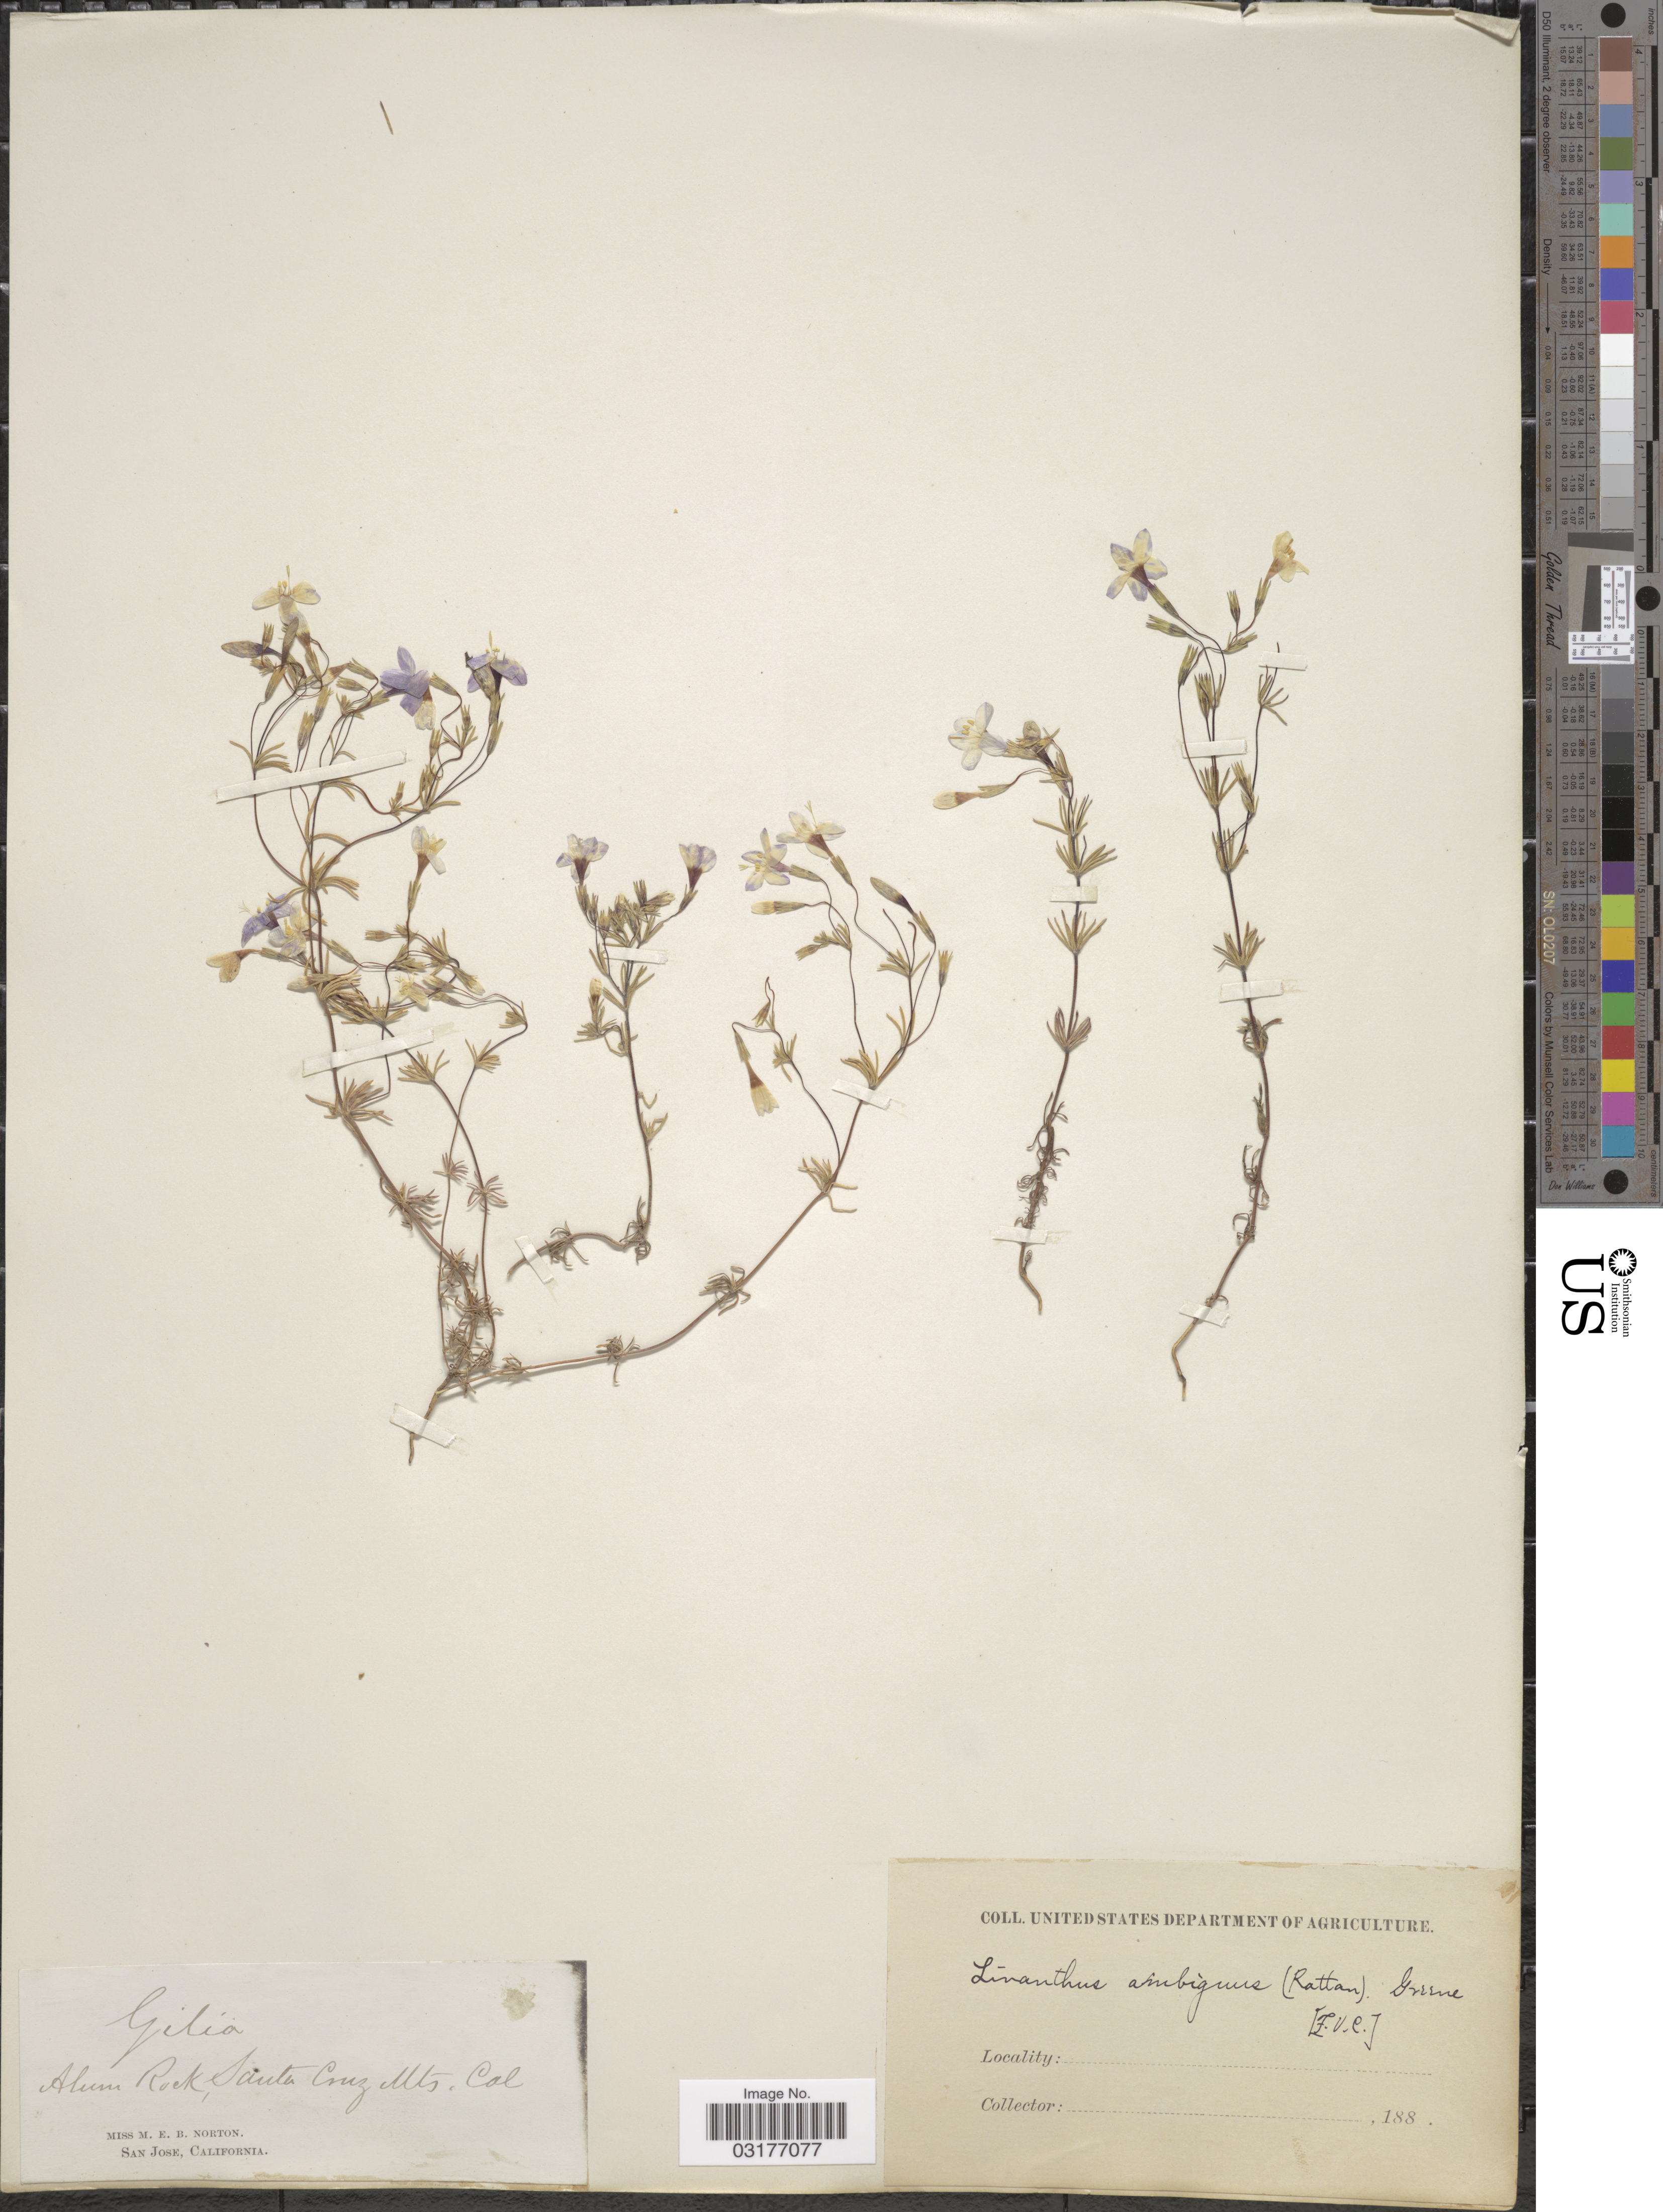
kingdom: Plantae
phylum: Tracheophyta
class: Magnoliopsida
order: Ericales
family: Polemoniaceae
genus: Leptosiphon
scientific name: Leptosiphon ambiguus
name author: (Rattan) J.M. Porter & L.A. Johnson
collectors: M. Norton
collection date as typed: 188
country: United States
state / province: California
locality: Alum Rock, Santa Cruz Mts. Cal.